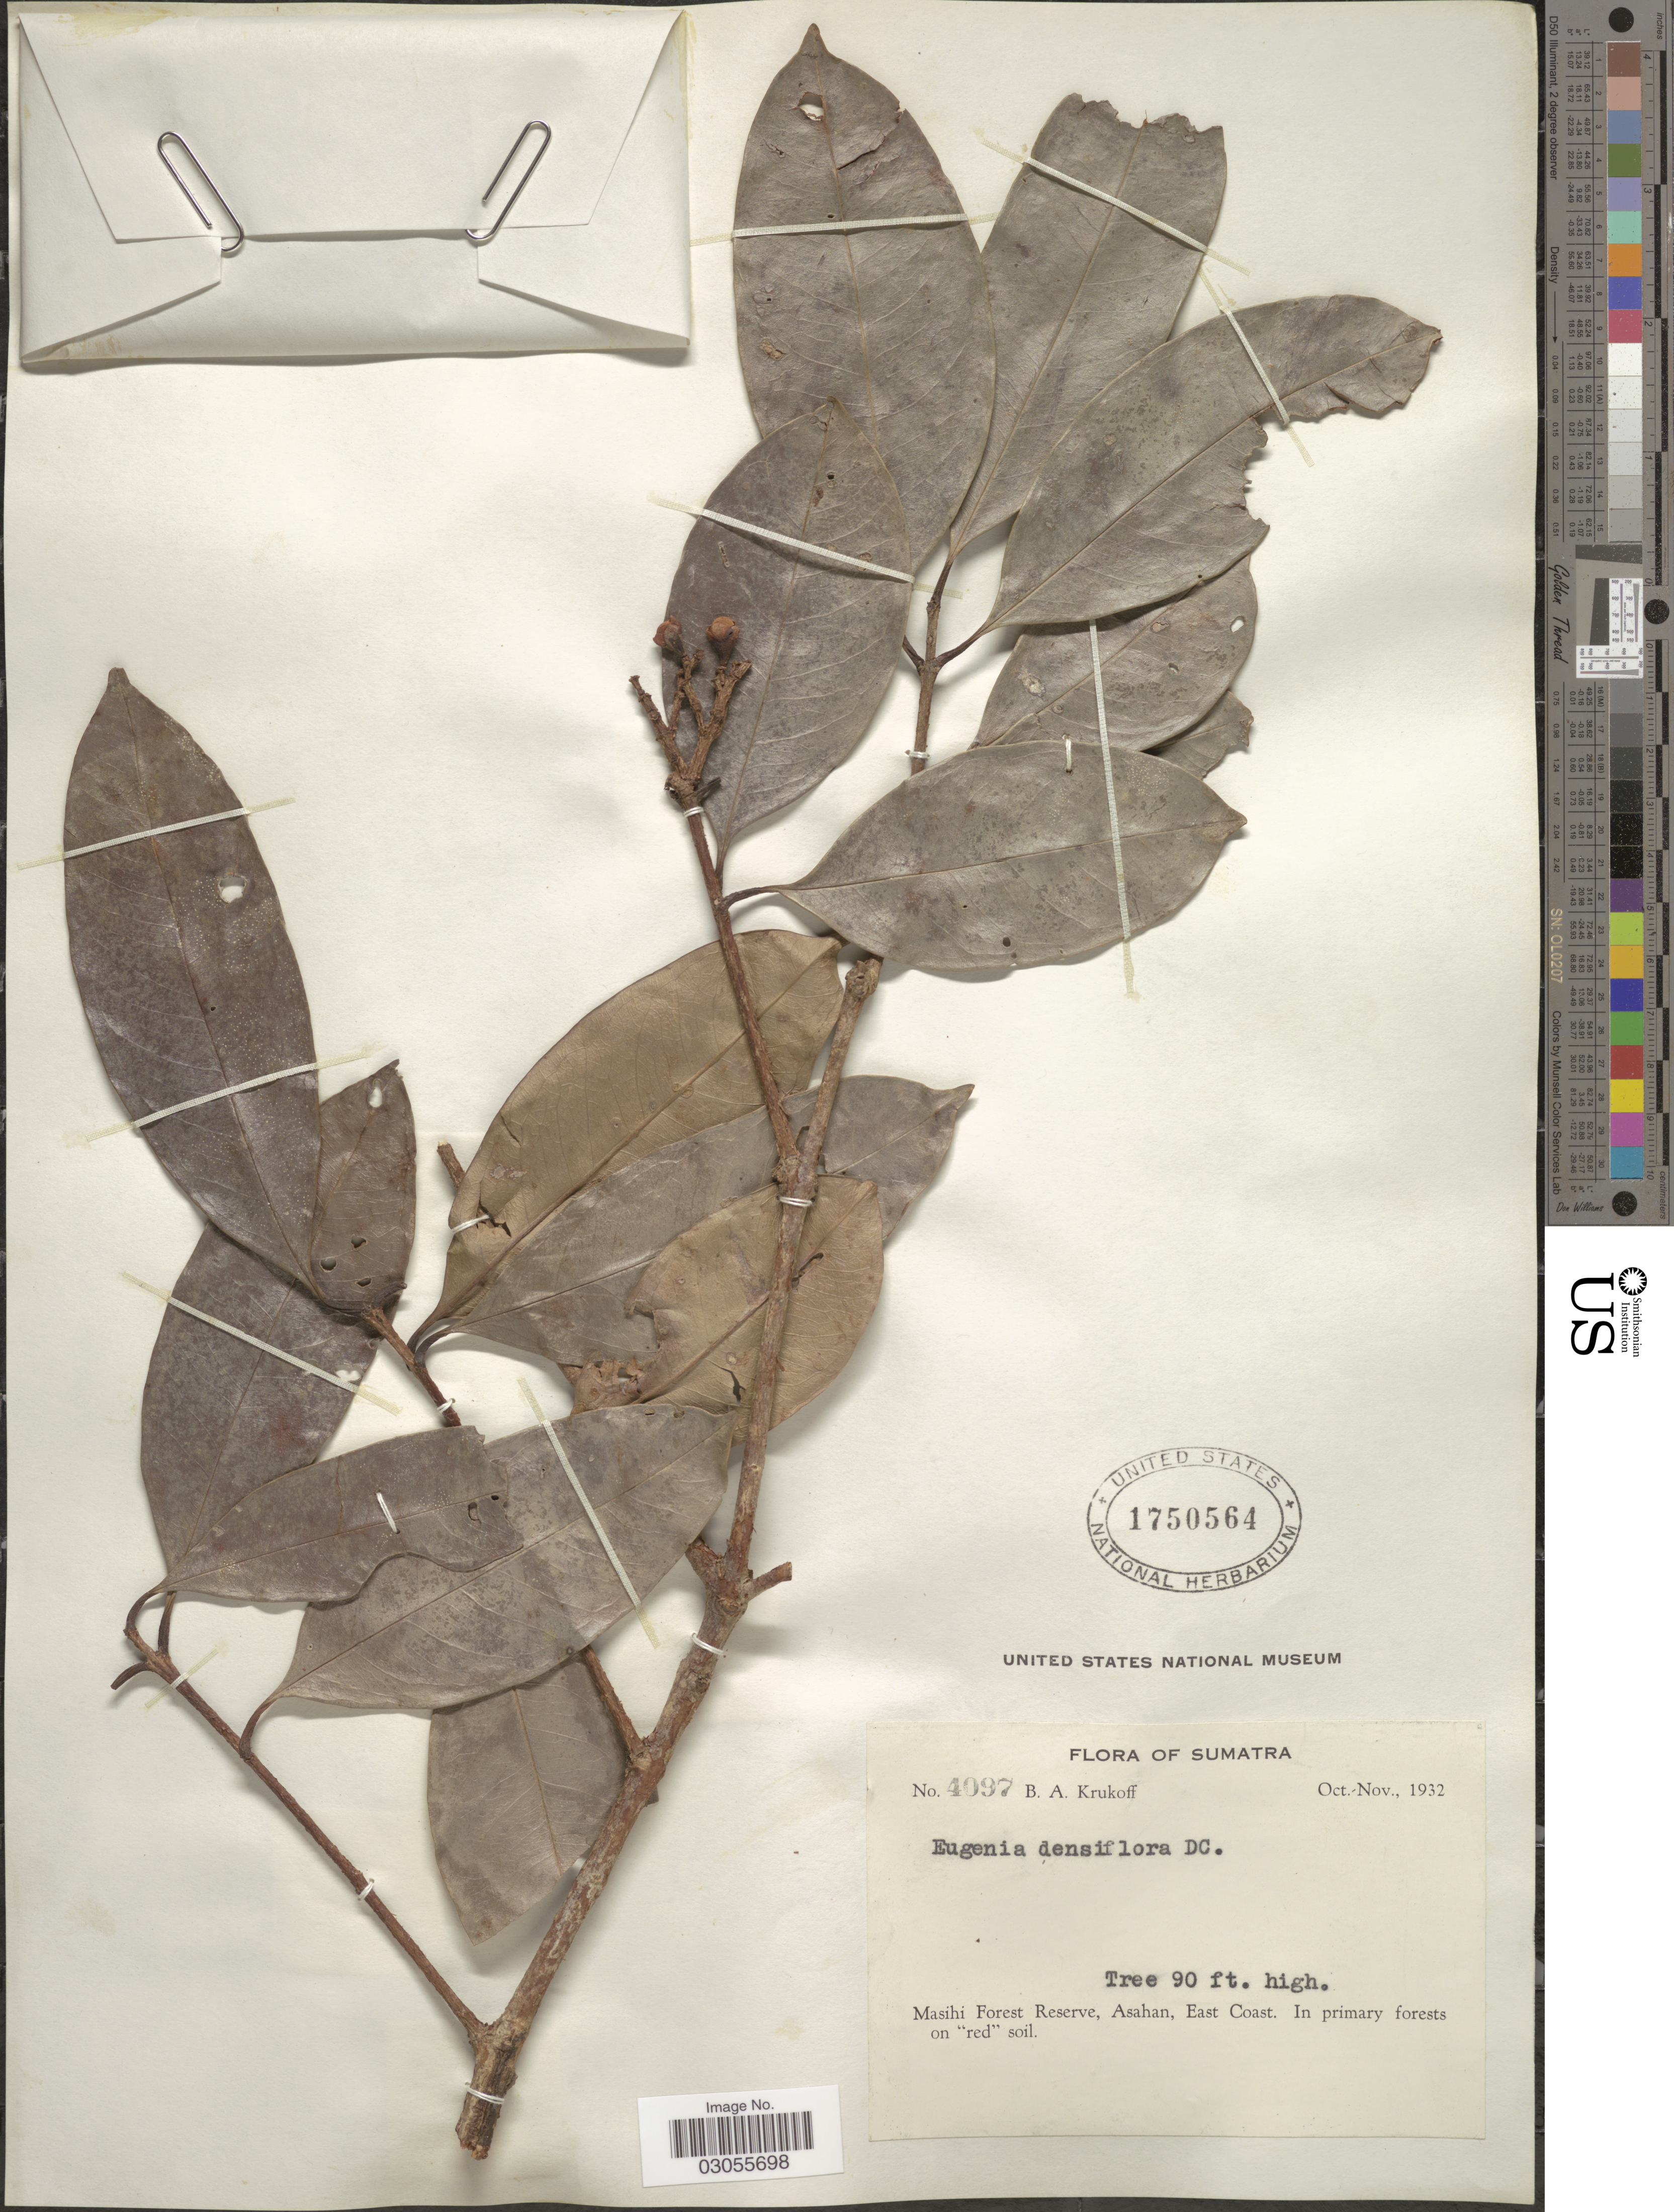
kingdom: Plantae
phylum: Tracheophyta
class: Magnoliopsida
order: Myrtales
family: Myrtaceae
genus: Syzygium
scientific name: Syzygium pycnanthum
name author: Merr. & L.M. Perry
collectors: B. A. Krukoff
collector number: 4097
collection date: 1932-10/1932-11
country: Indonesia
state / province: Sumatra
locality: Masihi Forest Reserve, Asahan, East Coast.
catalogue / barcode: US 1750564